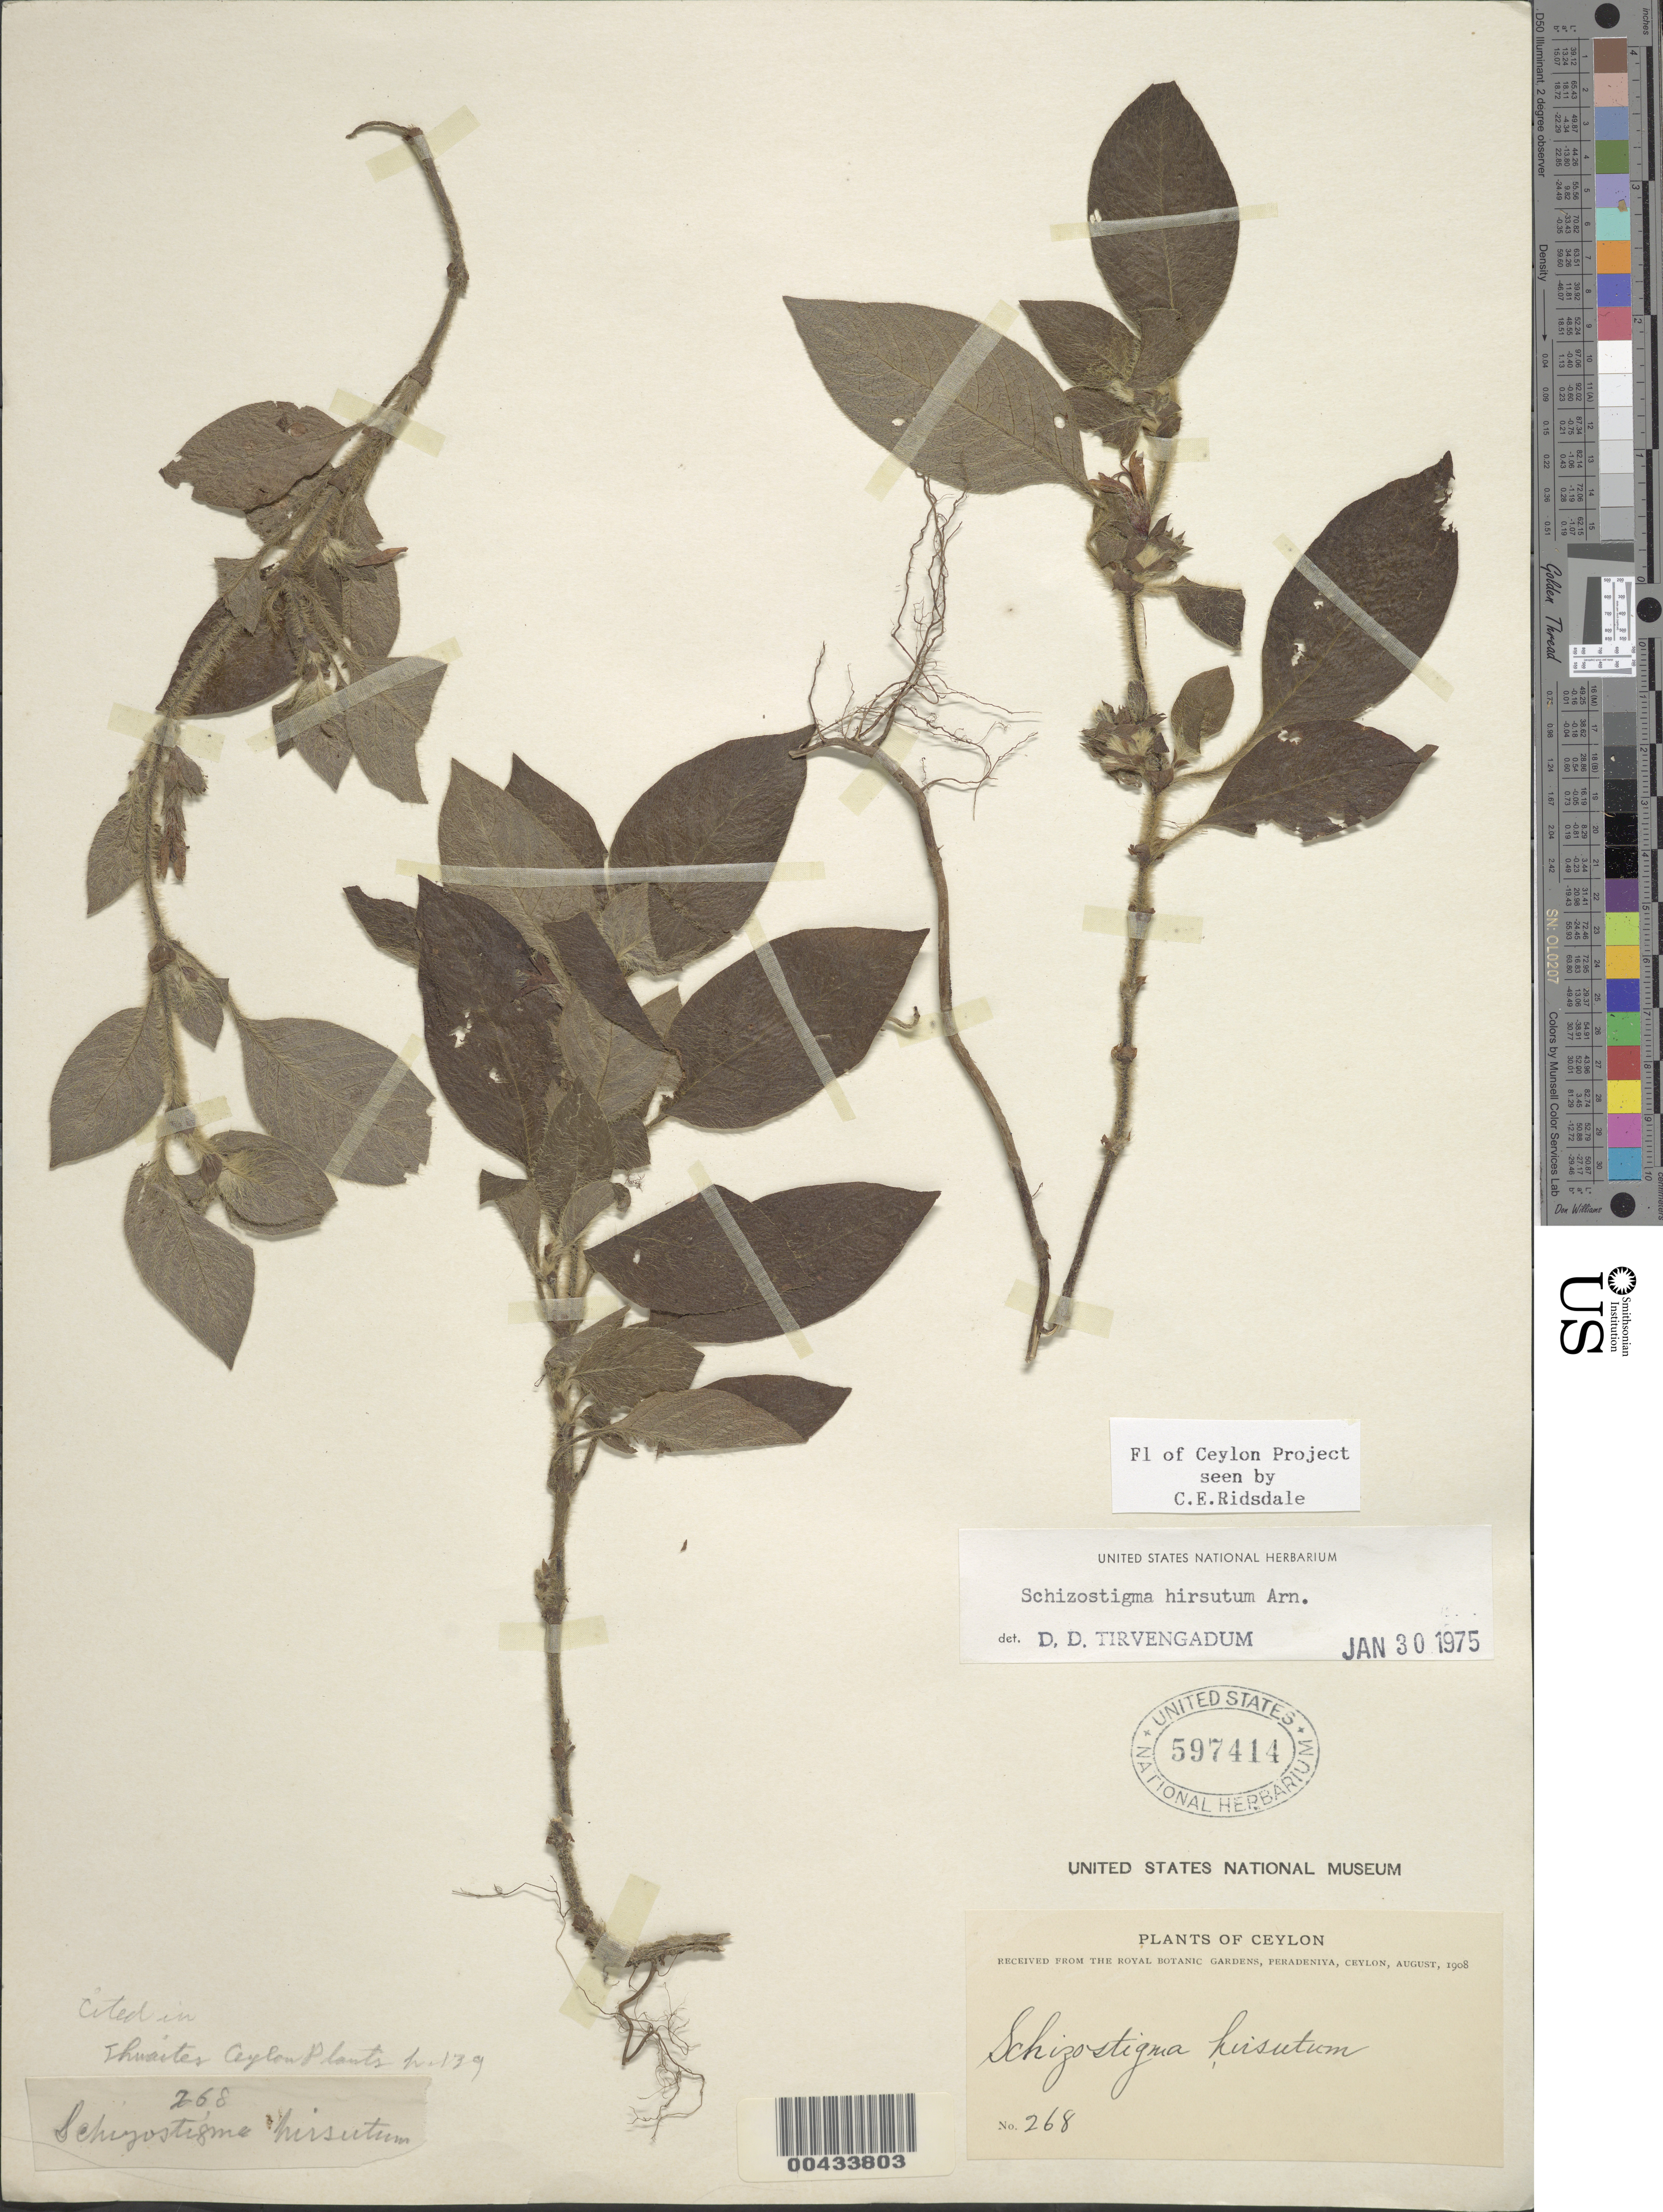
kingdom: Plantae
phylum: Tracheophyta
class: Magnoliopsida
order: Gentianales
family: Rubiaceae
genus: Schizostigma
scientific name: Schizostigma hirsutum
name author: Arn. ex Meisn.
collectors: P. Royal Botanic Gardens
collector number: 268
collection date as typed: Aug 1908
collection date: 1908-08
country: Sri Lanka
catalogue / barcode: US 597414